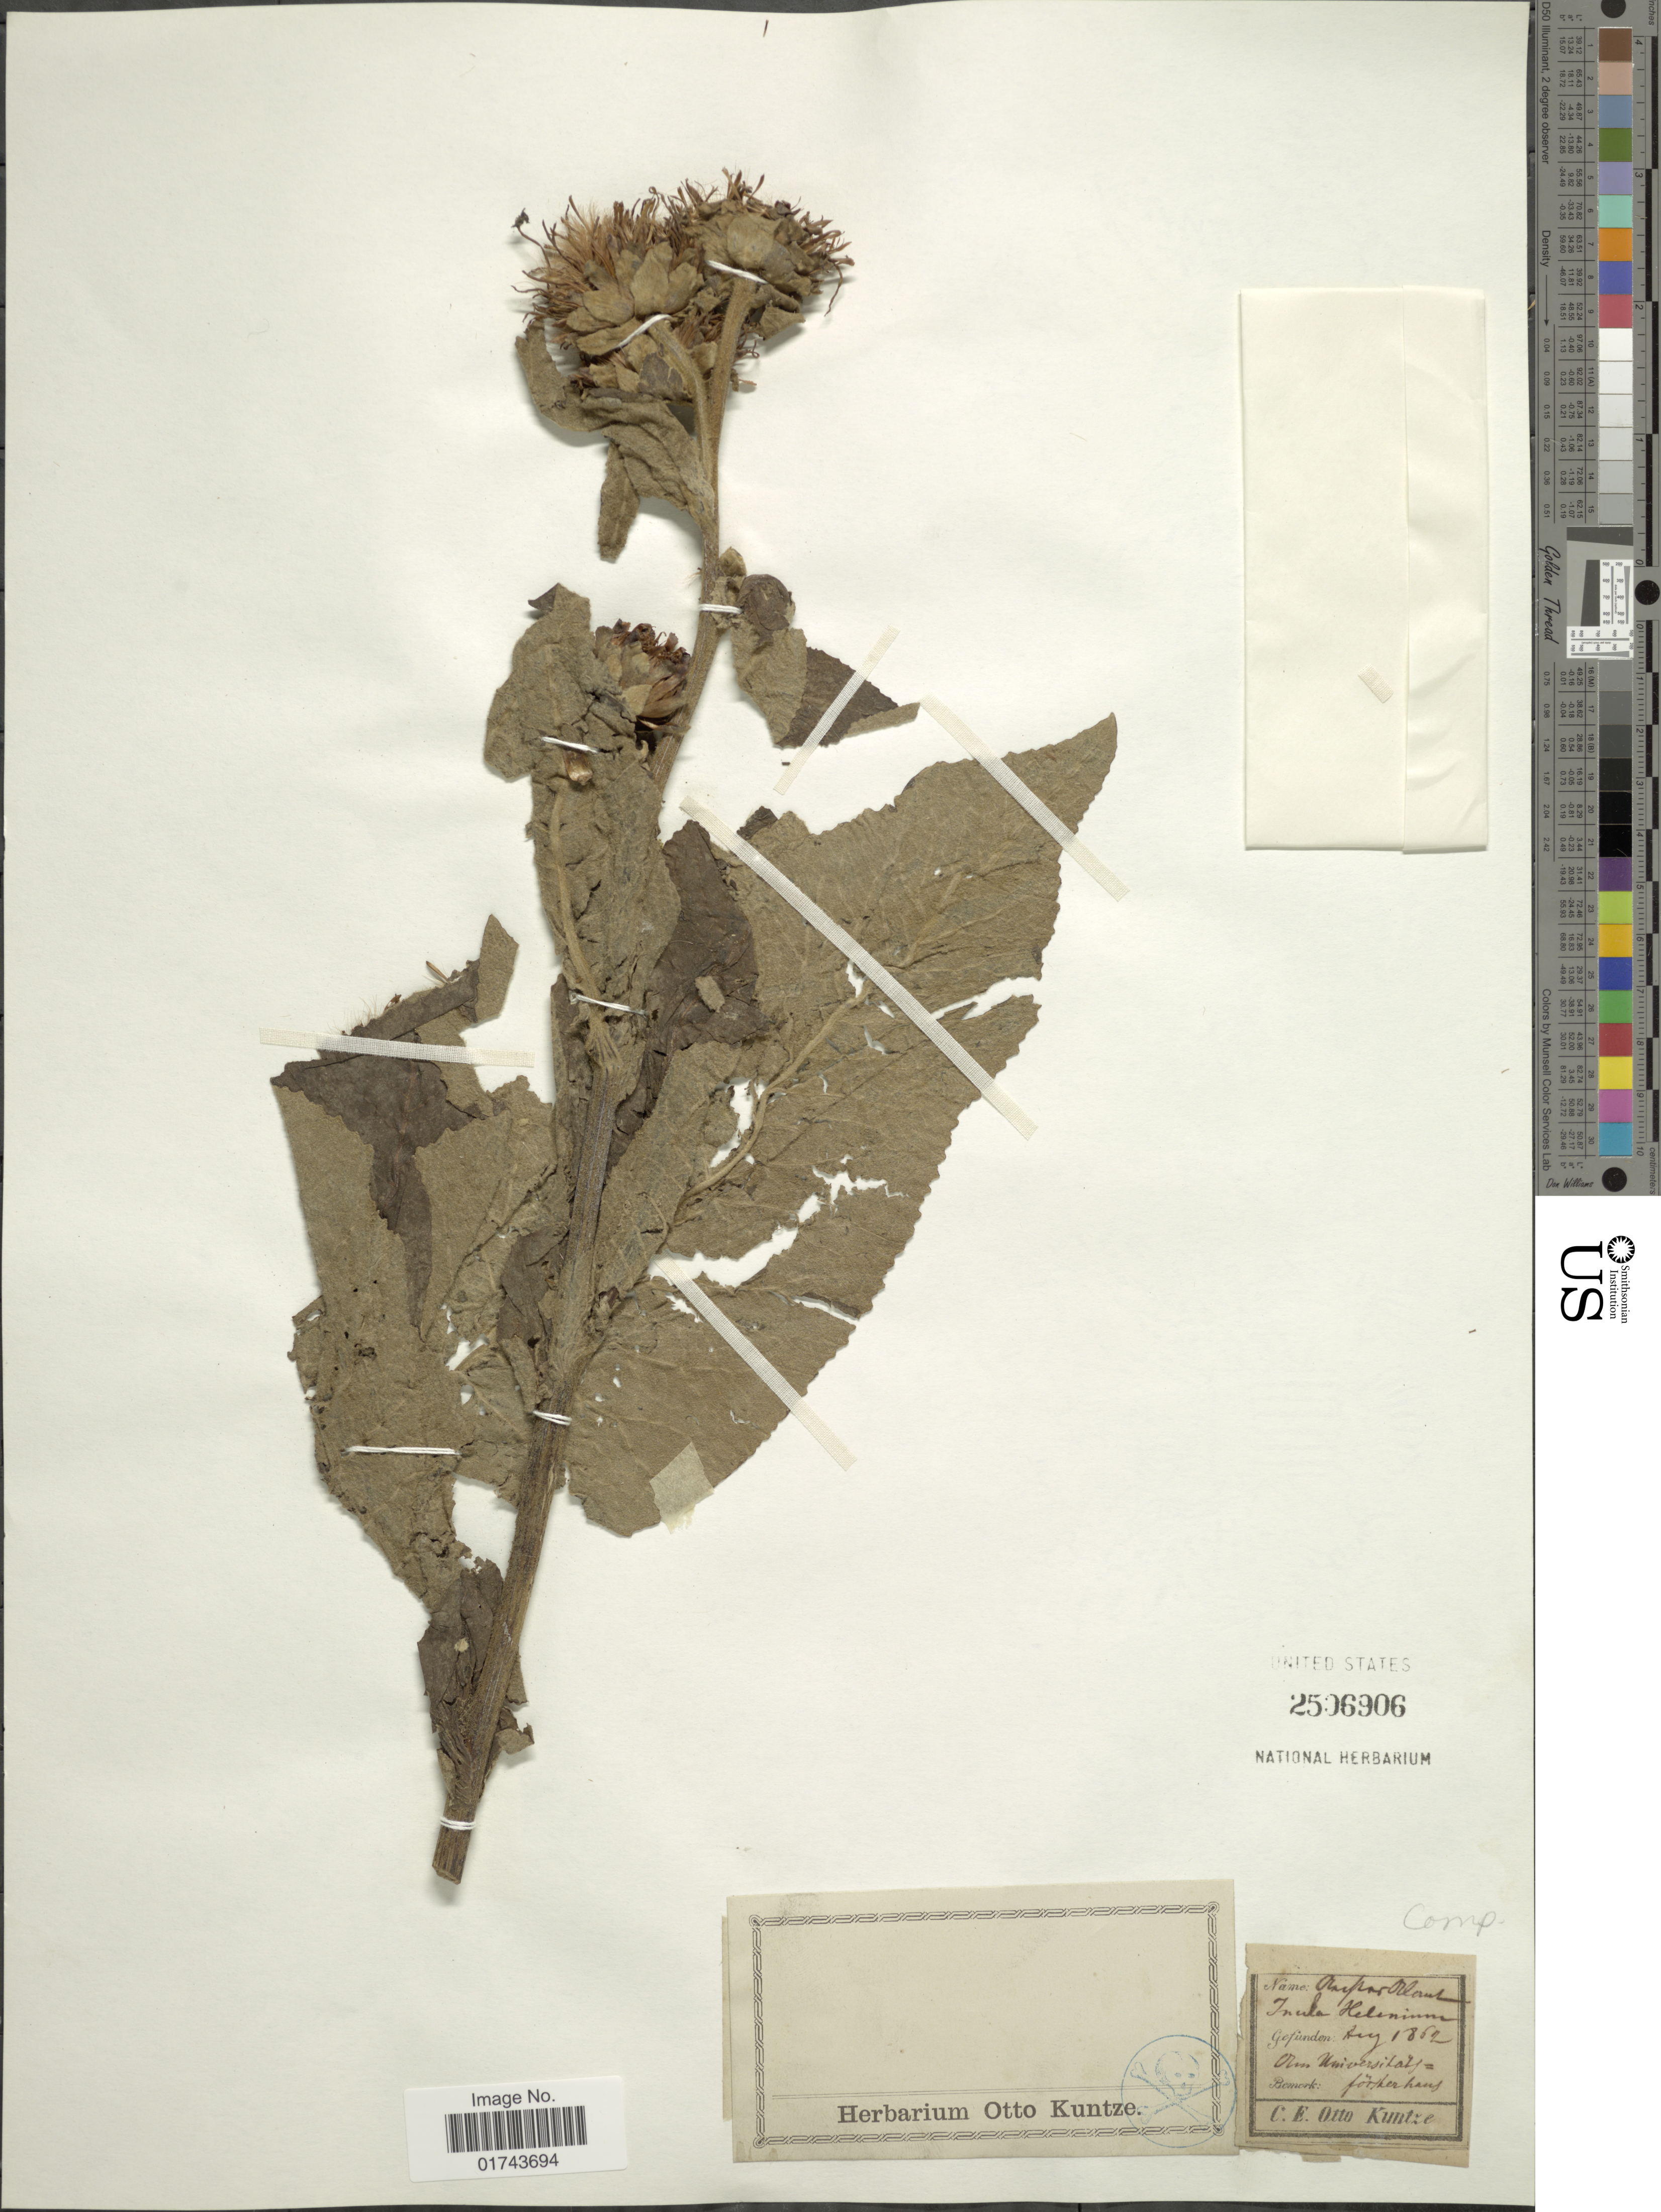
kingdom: Plantae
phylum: Tracheophyta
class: Magnoliopsida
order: Asterales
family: Asteraceae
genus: Inula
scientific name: Inula helenium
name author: L.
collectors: C.E.O. Kuntze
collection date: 1862-08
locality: Forkerhand [interpreted]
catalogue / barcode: US 2506906